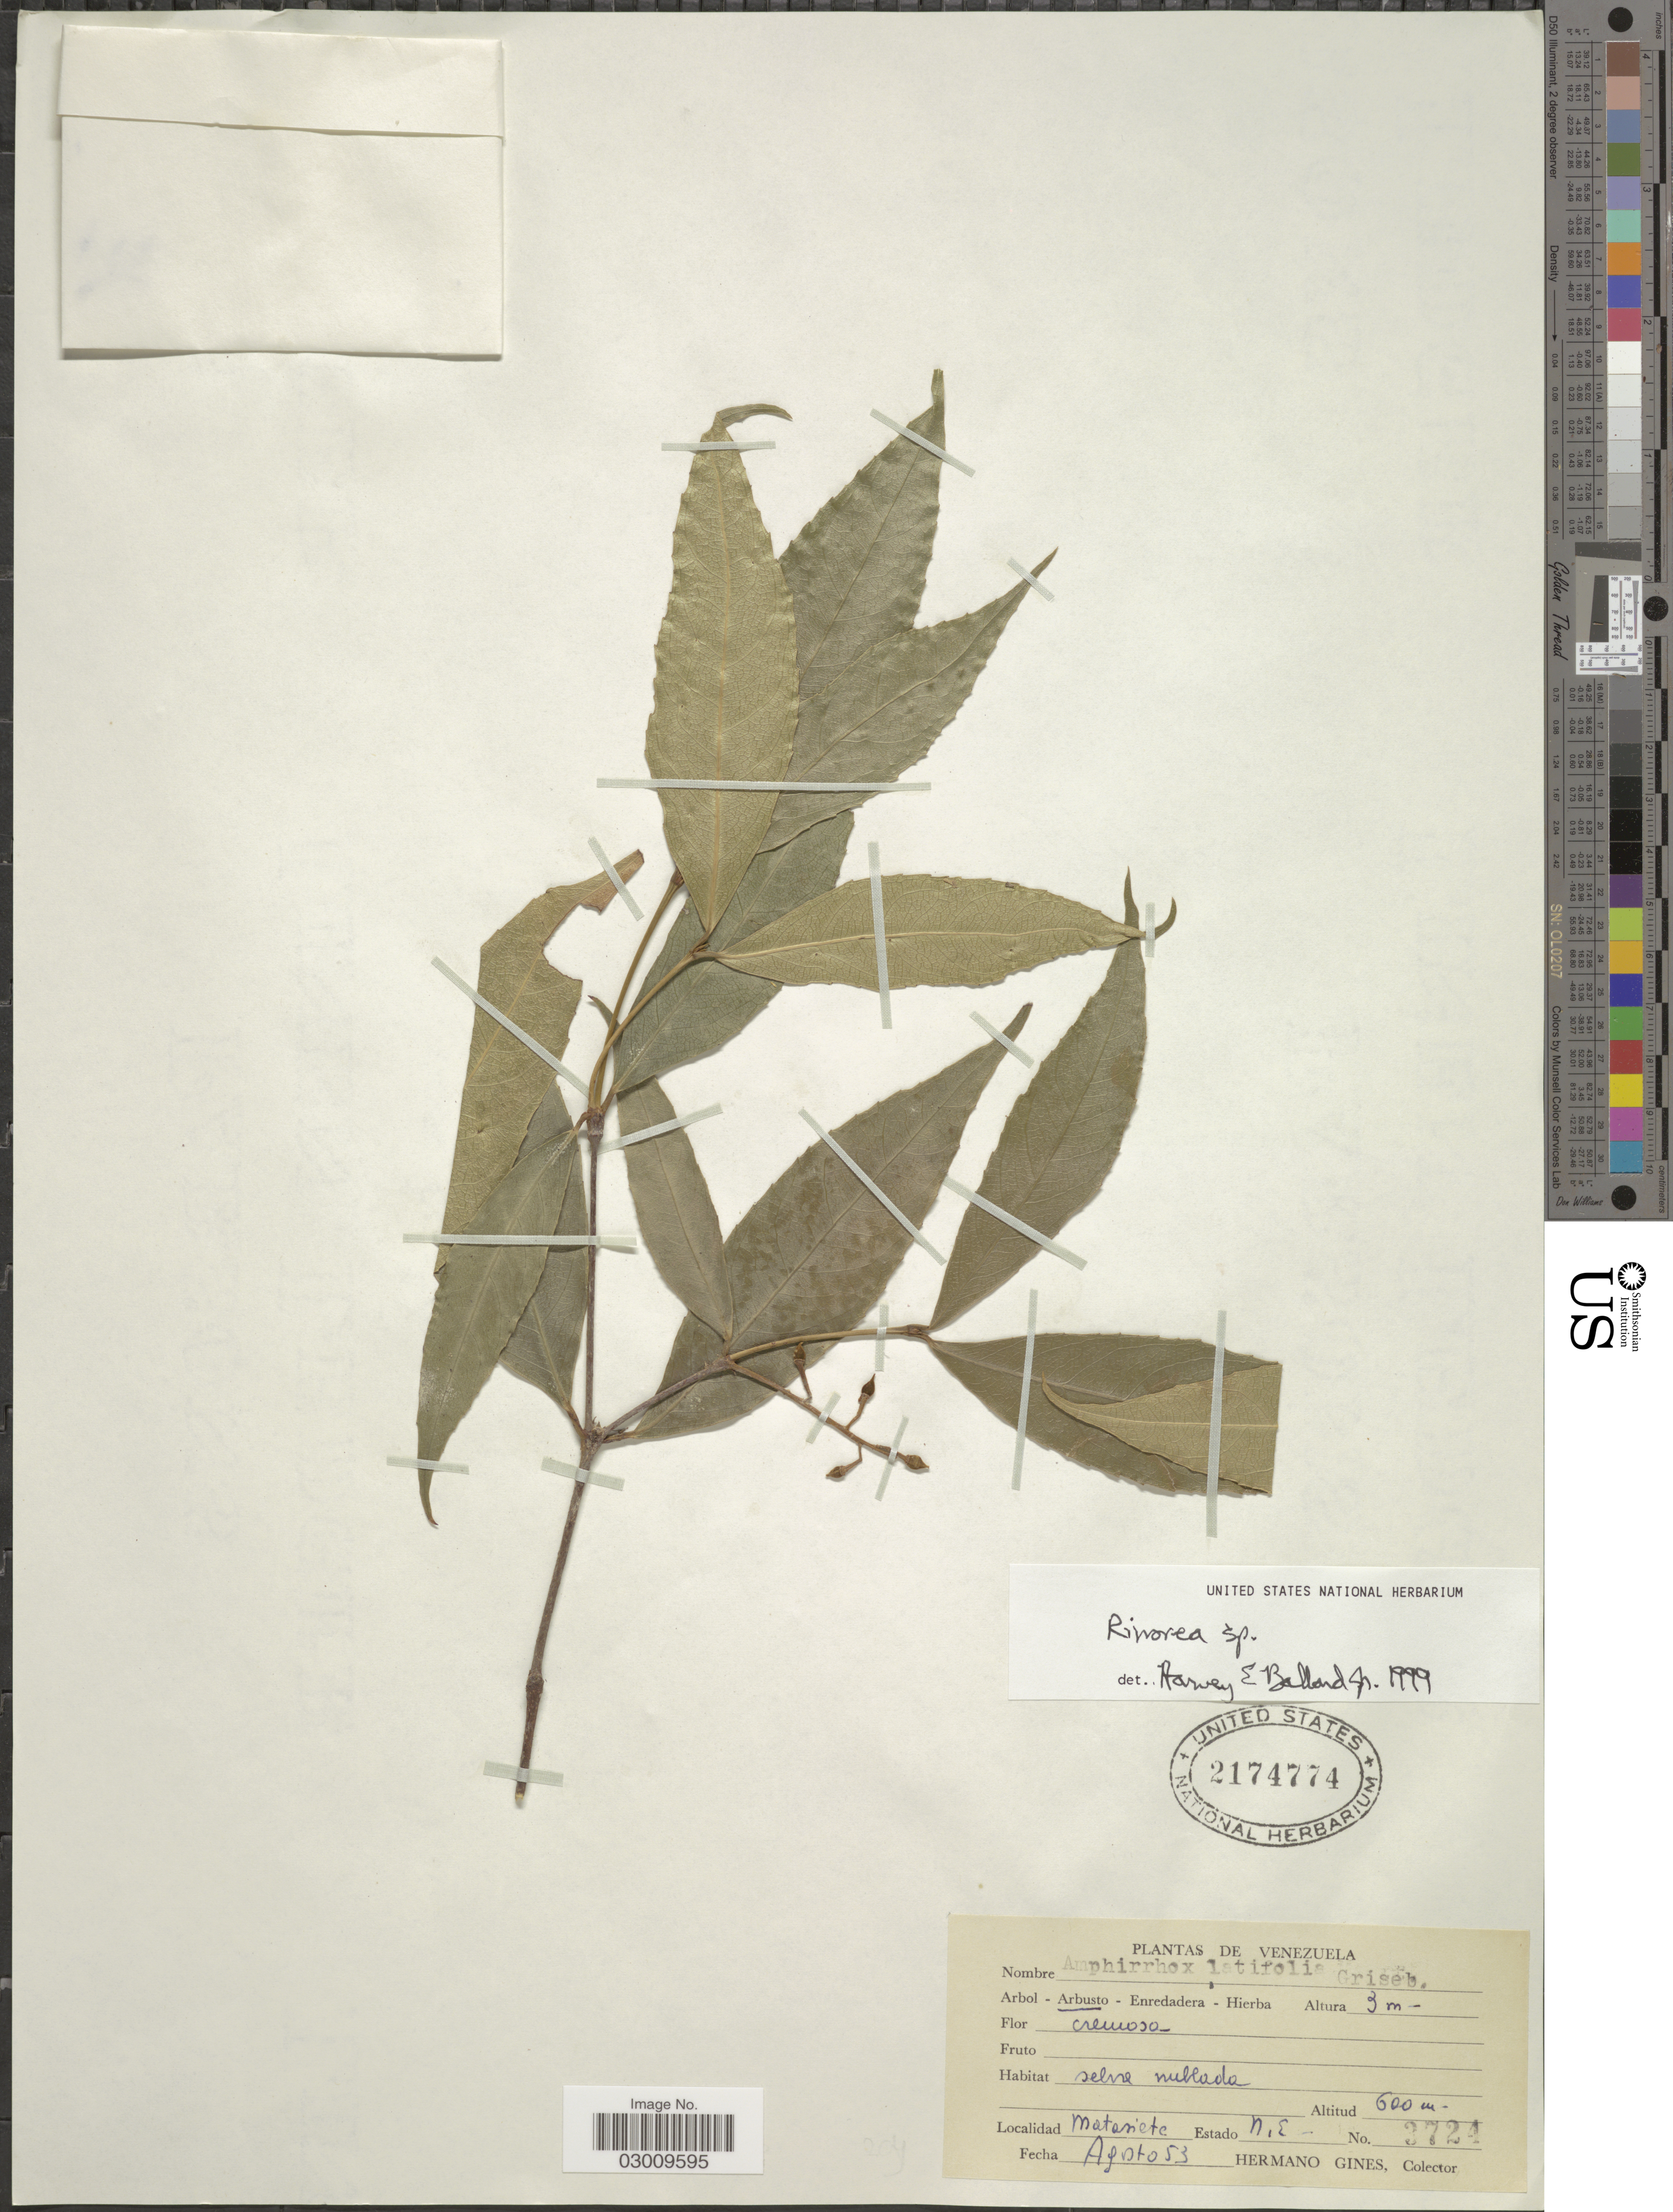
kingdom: Plantae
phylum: Tracheophyta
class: Magnoliopsida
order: Malpighiales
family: Violaceae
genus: Rinorea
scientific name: Rinorea melanodonta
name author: S.F. Blake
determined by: Hoyos-Gomez, S. E.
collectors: Bro. Gines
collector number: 3724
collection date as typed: Transcribed d/m/y: /8/53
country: Venezuela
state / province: Nueva Esparta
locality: Matasiete. Estado N.E.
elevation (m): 600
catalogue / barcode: US 2174774